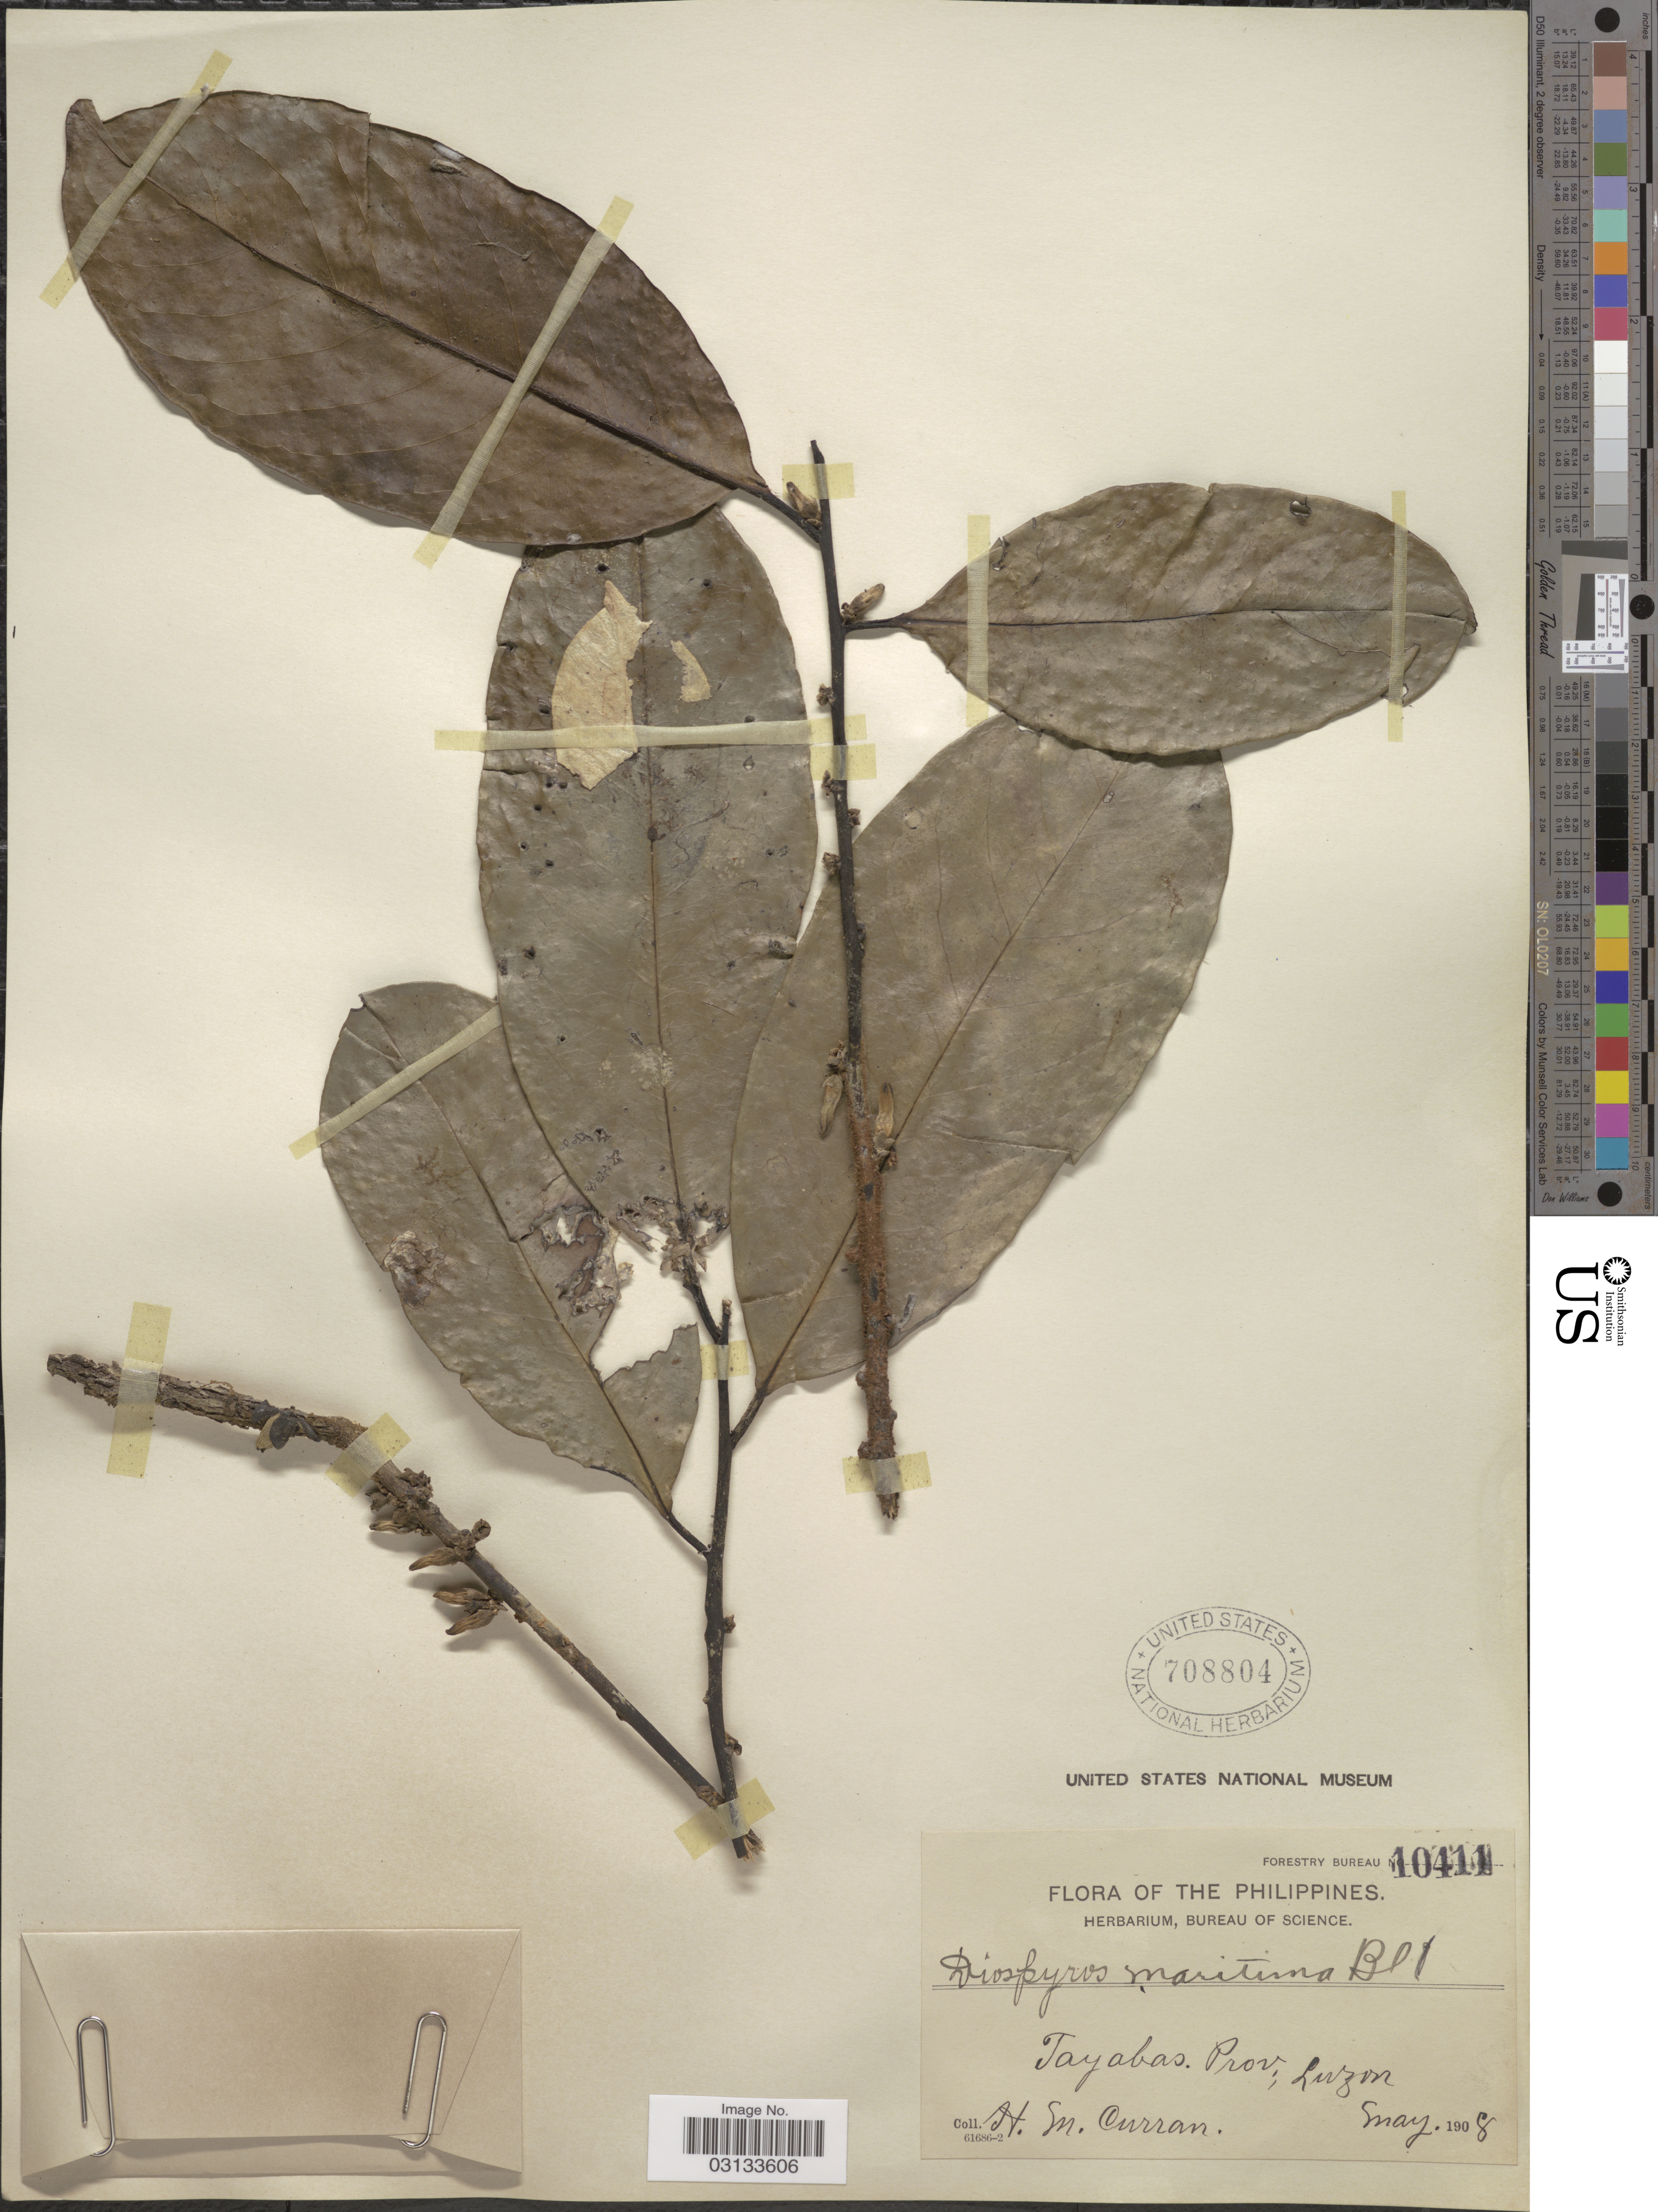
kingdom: Plantae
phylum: Tracheophyta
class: Magnoliopsida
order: Ericales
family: Ebenaceae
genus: Diospyros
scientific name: Diospyros maritima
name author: Blume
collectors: H. M. Curran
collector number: Forestry Bureau 10411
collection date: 1908-05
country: Philippines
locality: Tayabas Prov., Luzon.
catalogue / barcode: US 708804